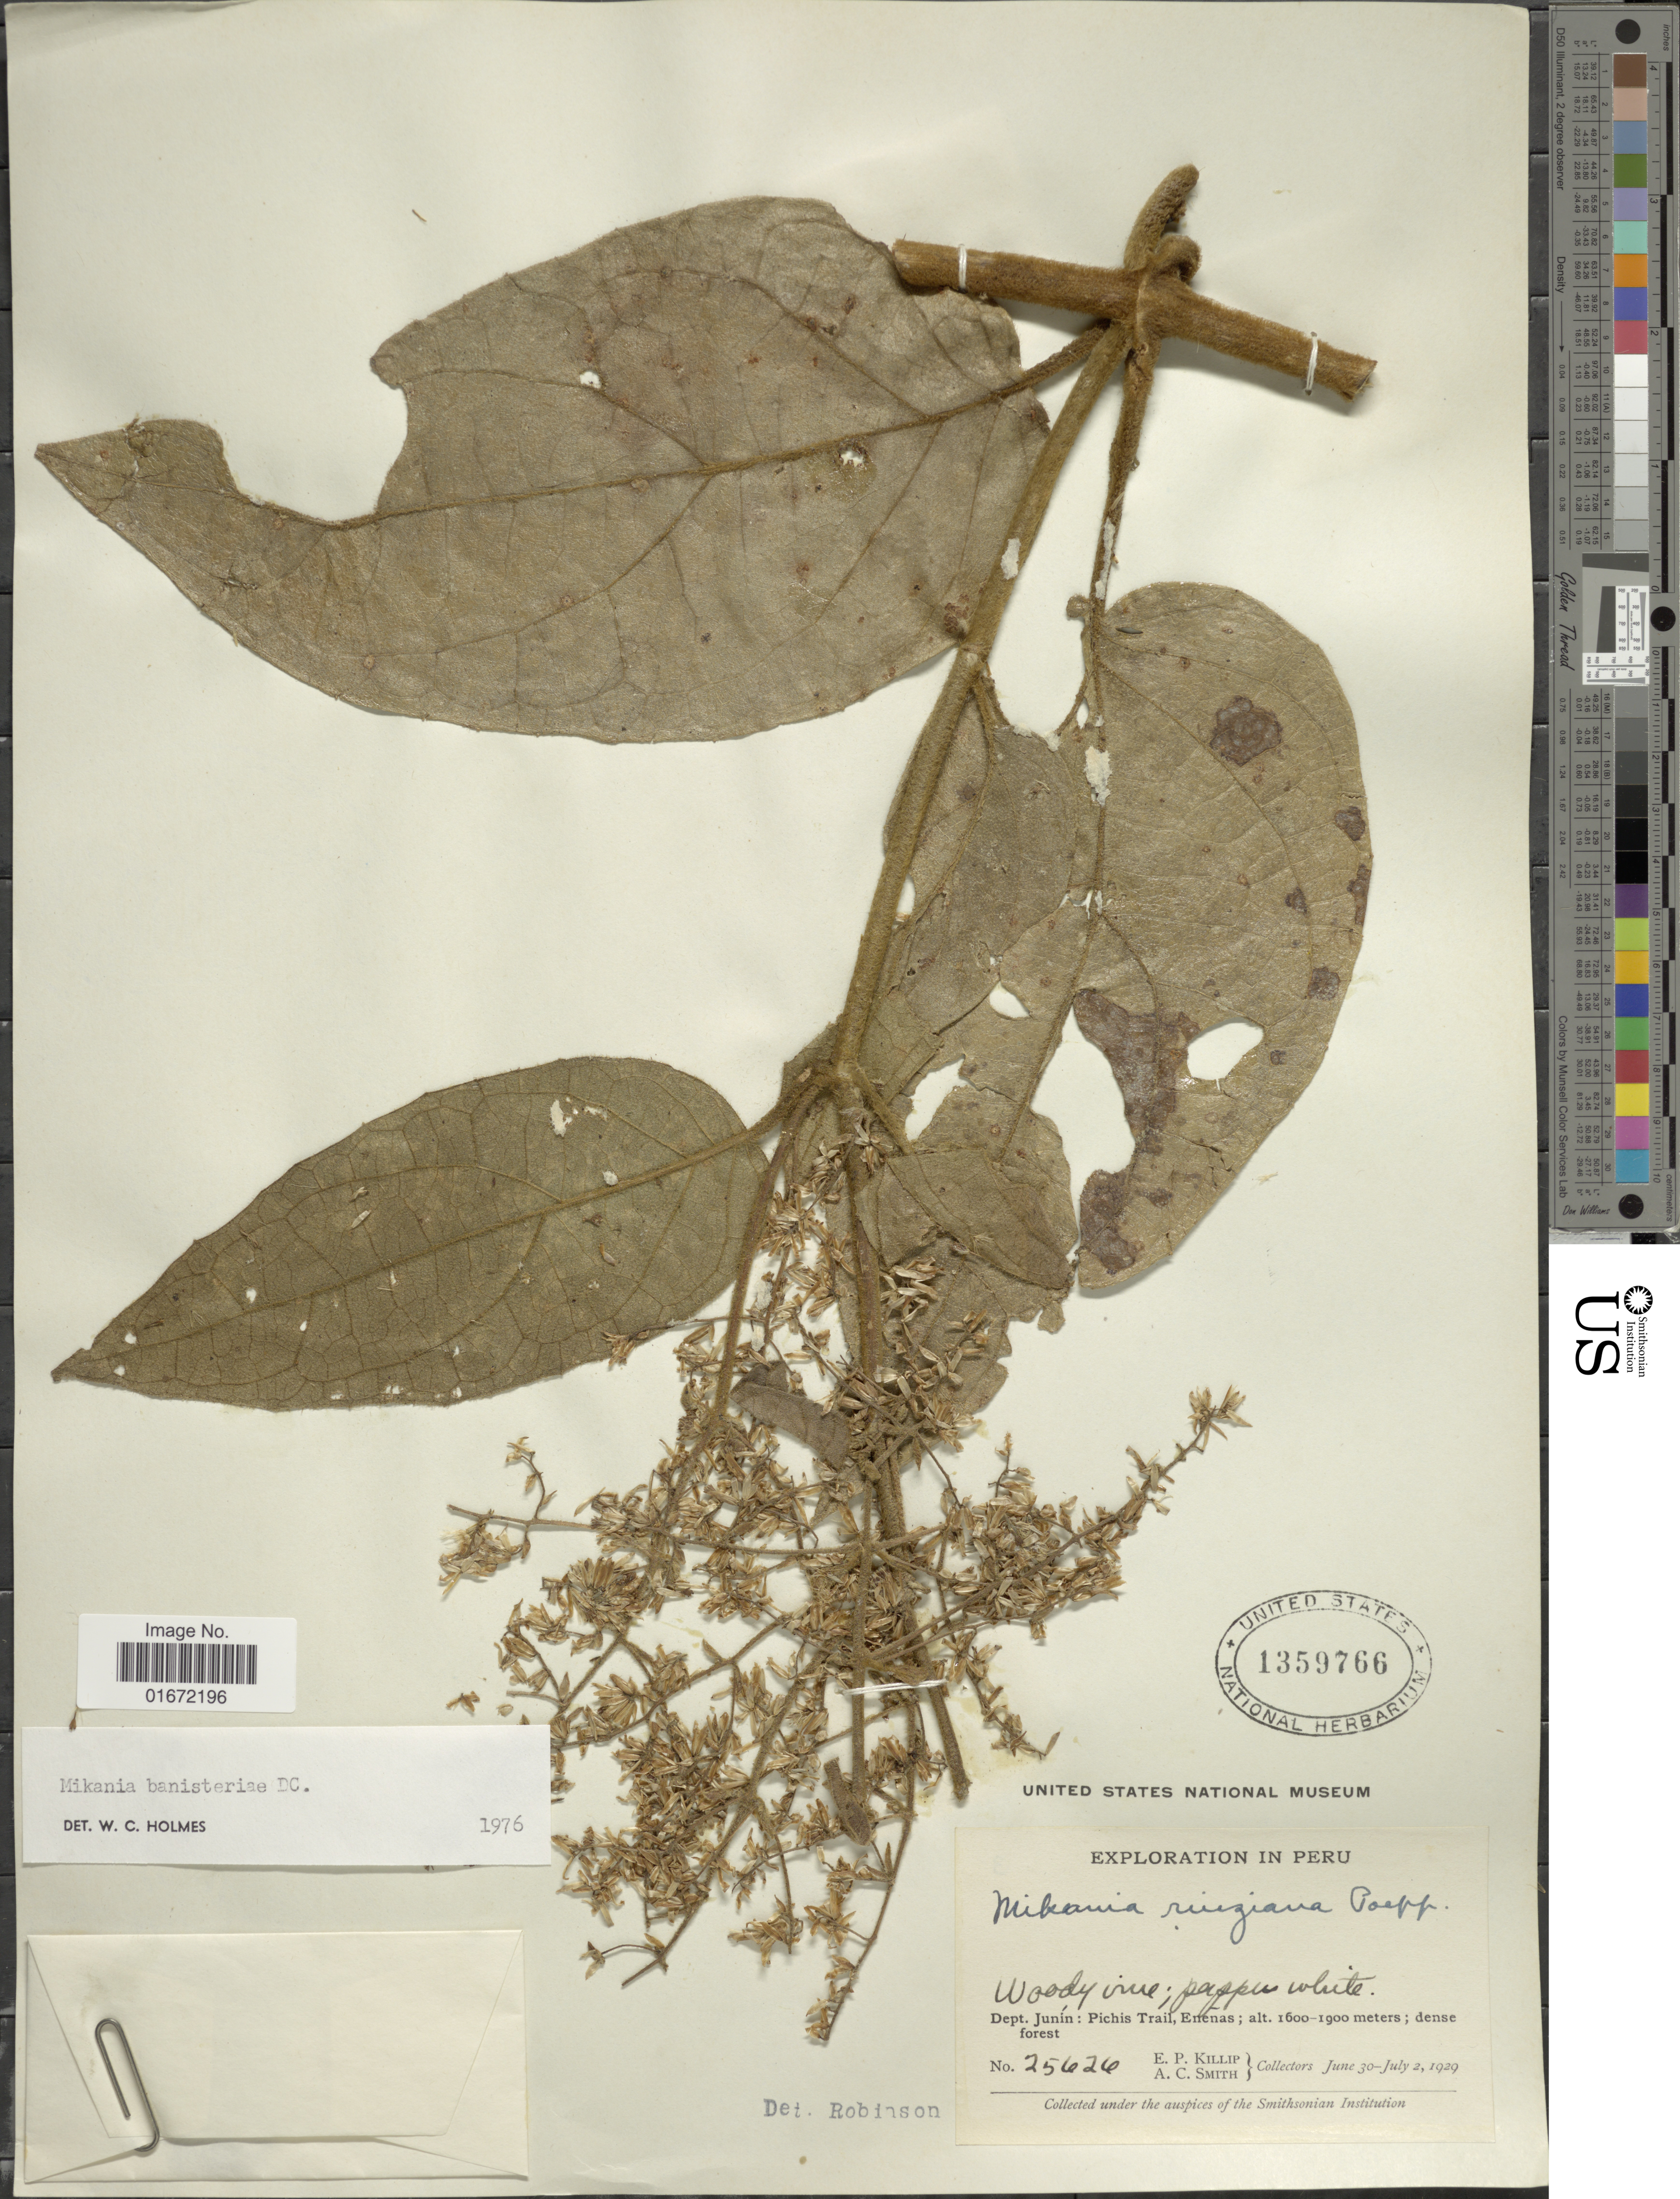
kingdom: Plantae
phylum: Tracheophyta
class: Magnoliopsida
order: Asterales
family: Asteraceae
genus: Mikania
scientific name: Mikania banisteriae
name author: DC.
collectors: E. P. Killip & A. C. Smith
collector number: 25626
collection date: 1929-06-30/1929-07-02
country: Peru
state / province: Junín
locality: Dept. Junín: Pichis Trail, Eneñas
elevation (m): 1600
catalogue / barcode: US 1359766